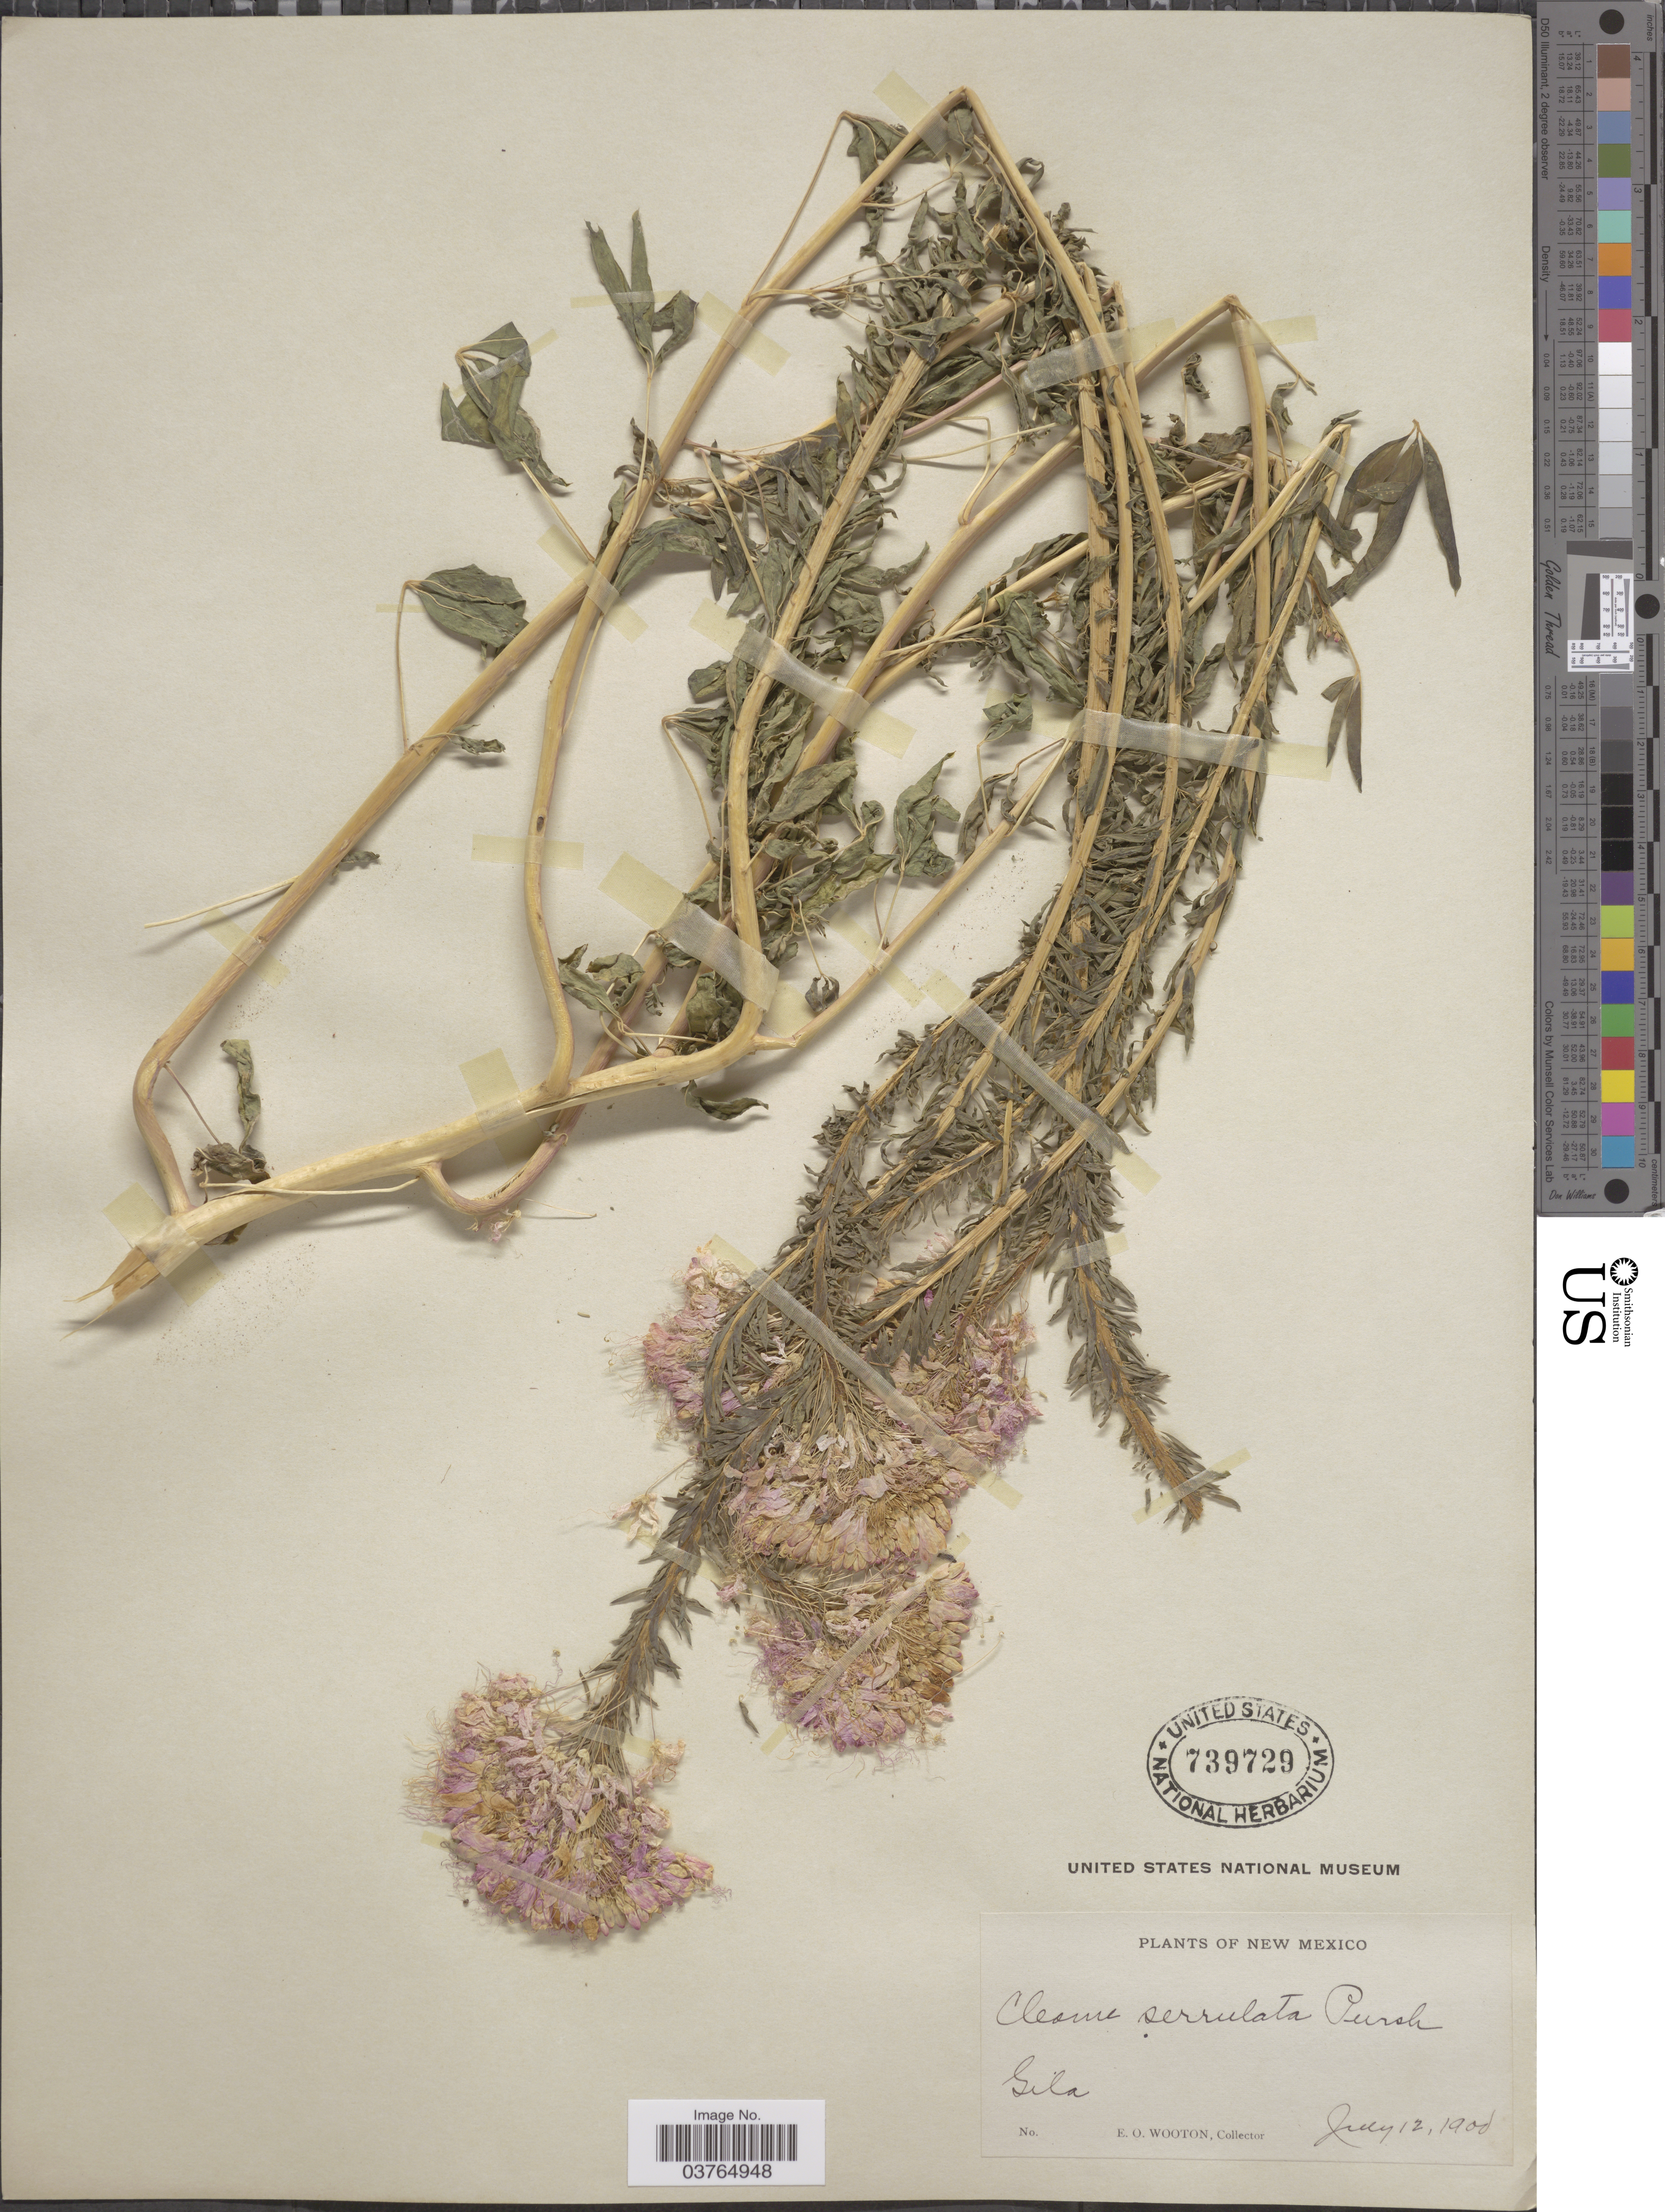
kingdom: Plantae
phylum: Tracheophyta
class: Magnoliopsida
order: Brassicales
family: Cleomaceae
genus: Cleomella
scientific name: Cleomella serrulata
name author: (Pursh) Roalson & J.C. Hall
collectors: E. O. Wooton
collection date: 1900-07-12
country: United States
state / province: New Mexico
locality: Gila.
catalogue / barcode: US 739729